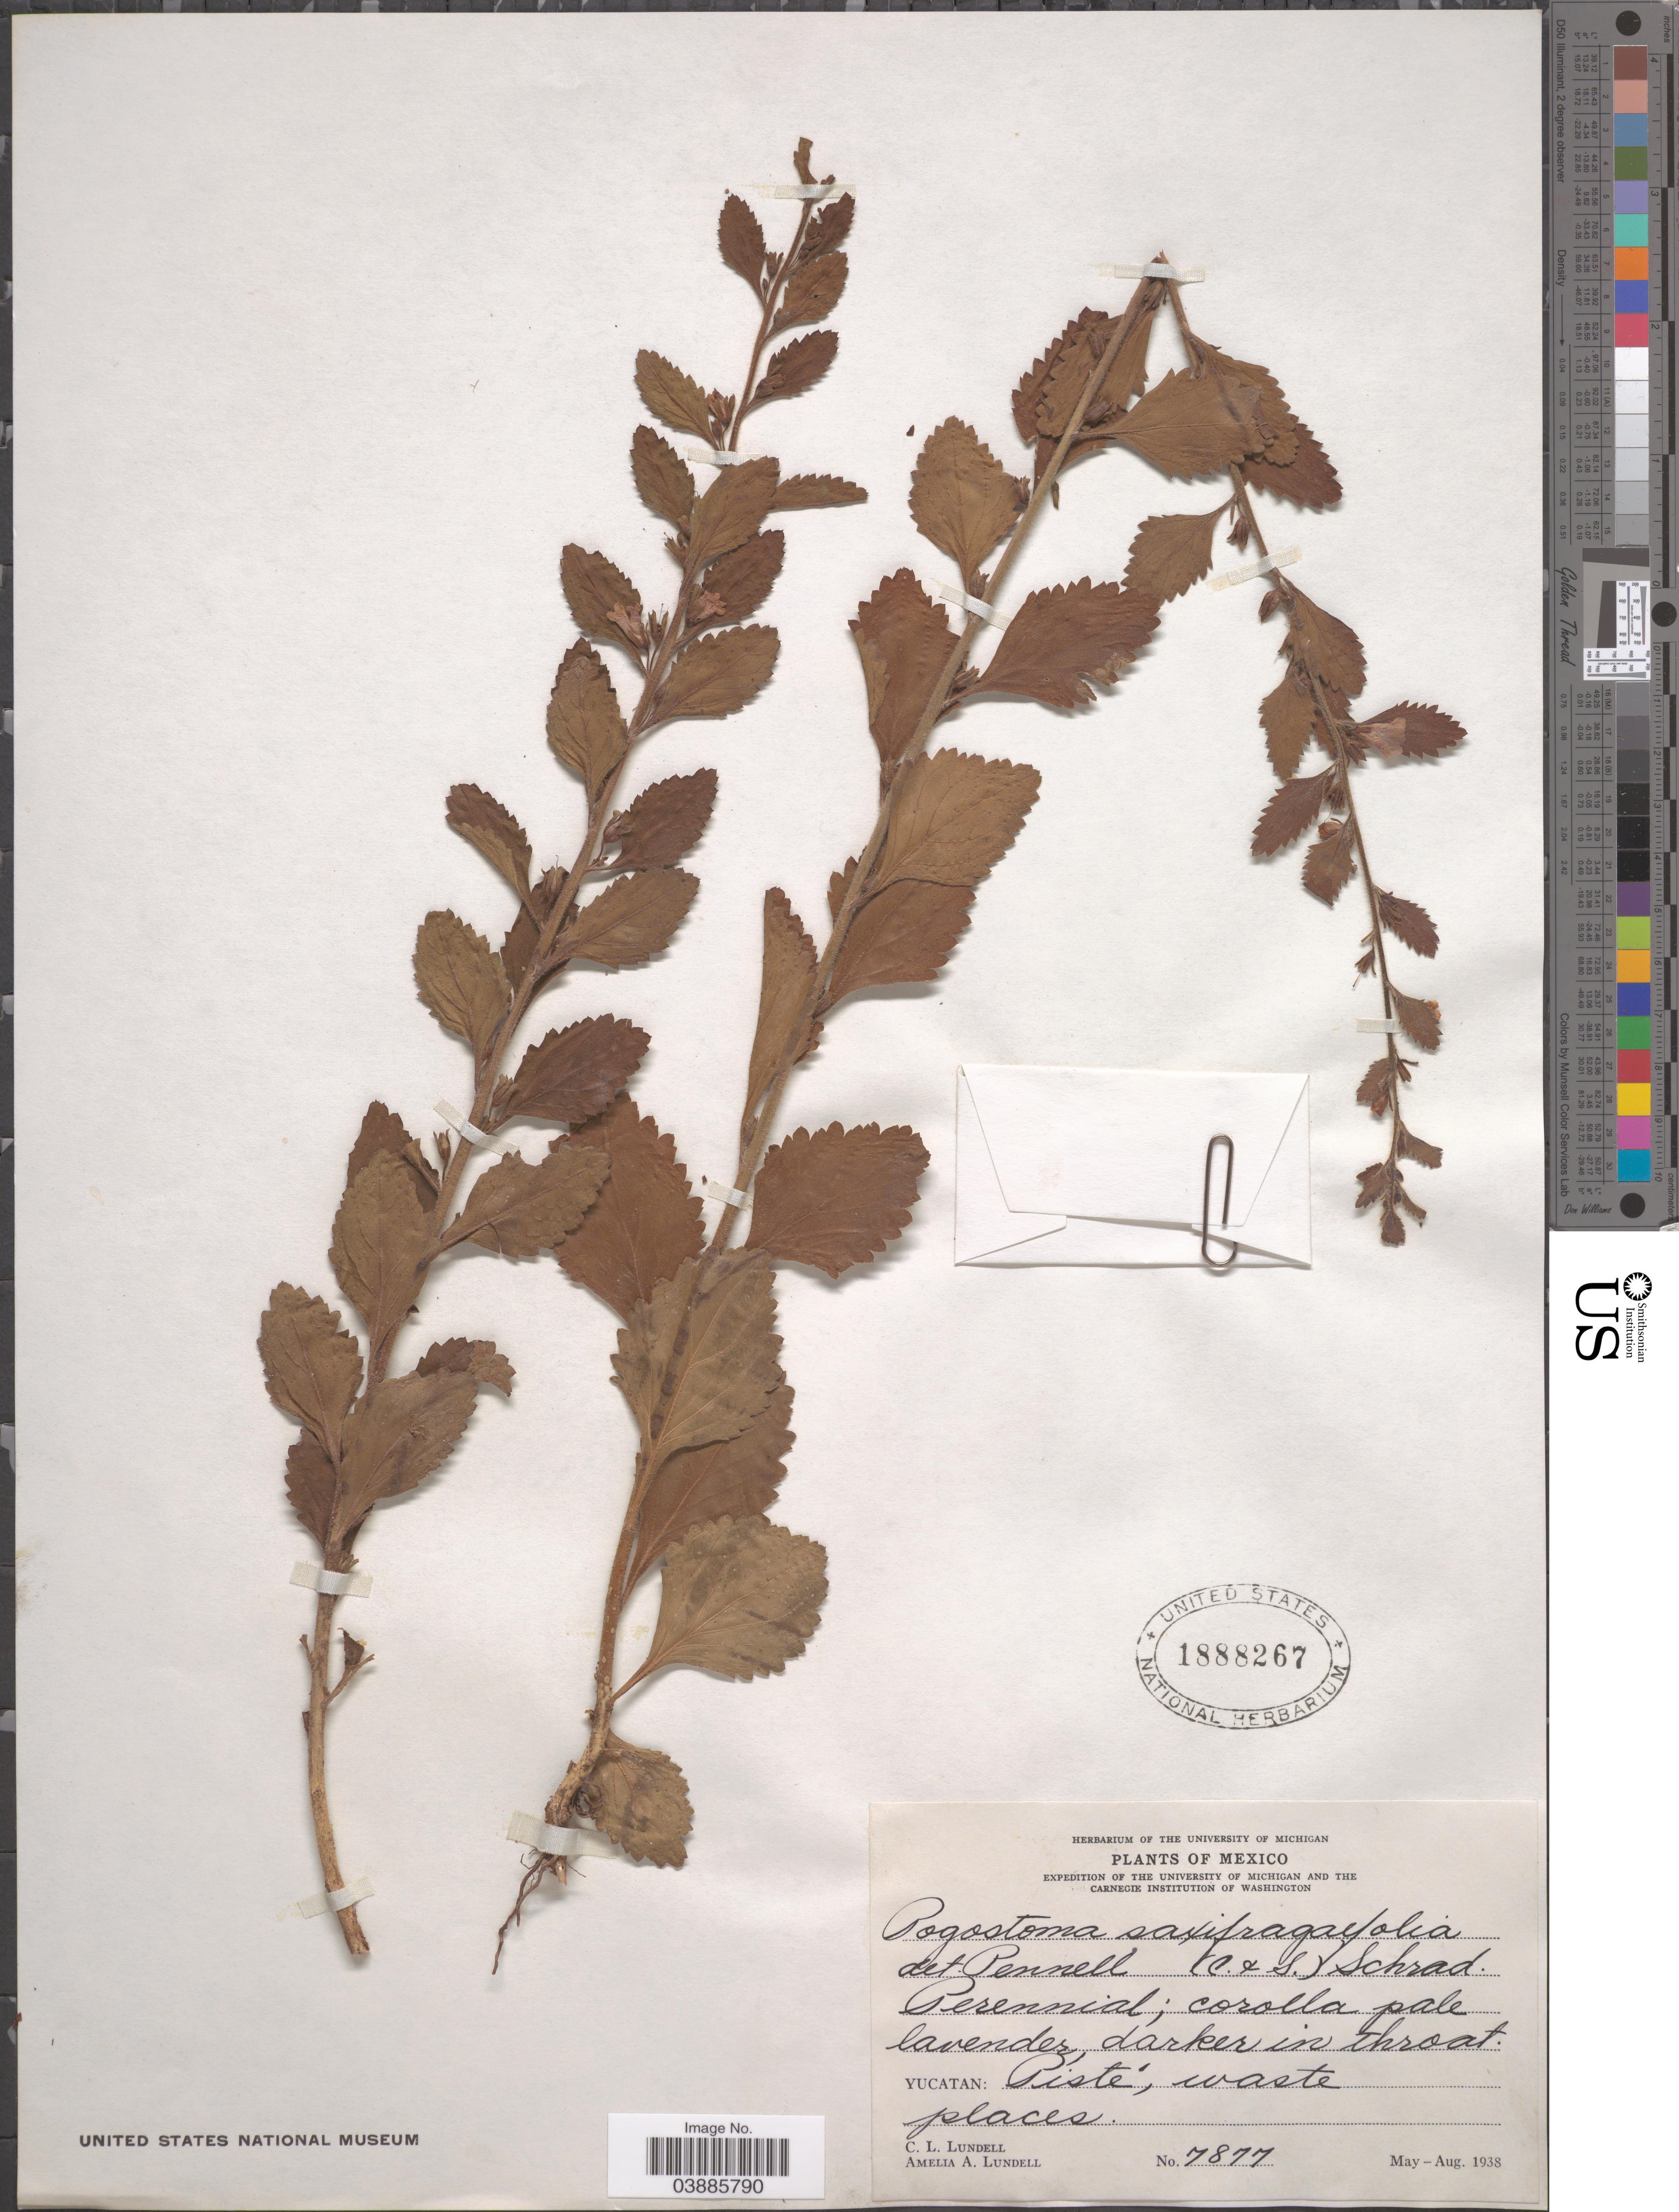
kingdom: Plantae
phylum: Tracheophyta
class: Magnoliopsida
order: Lamiales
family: Scrophulariaceae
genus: Pogostoma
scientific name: Pogostoma saxifragifolia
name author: (Schltdl. & Cham.) Schrad.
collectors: C. L. Lundell & A. A. Lundell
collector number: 7877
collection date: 1938-05/1938-08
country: Mexico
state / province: Yucatán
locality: Yucatan: Pisté, waste place.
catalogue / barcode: US 1888267